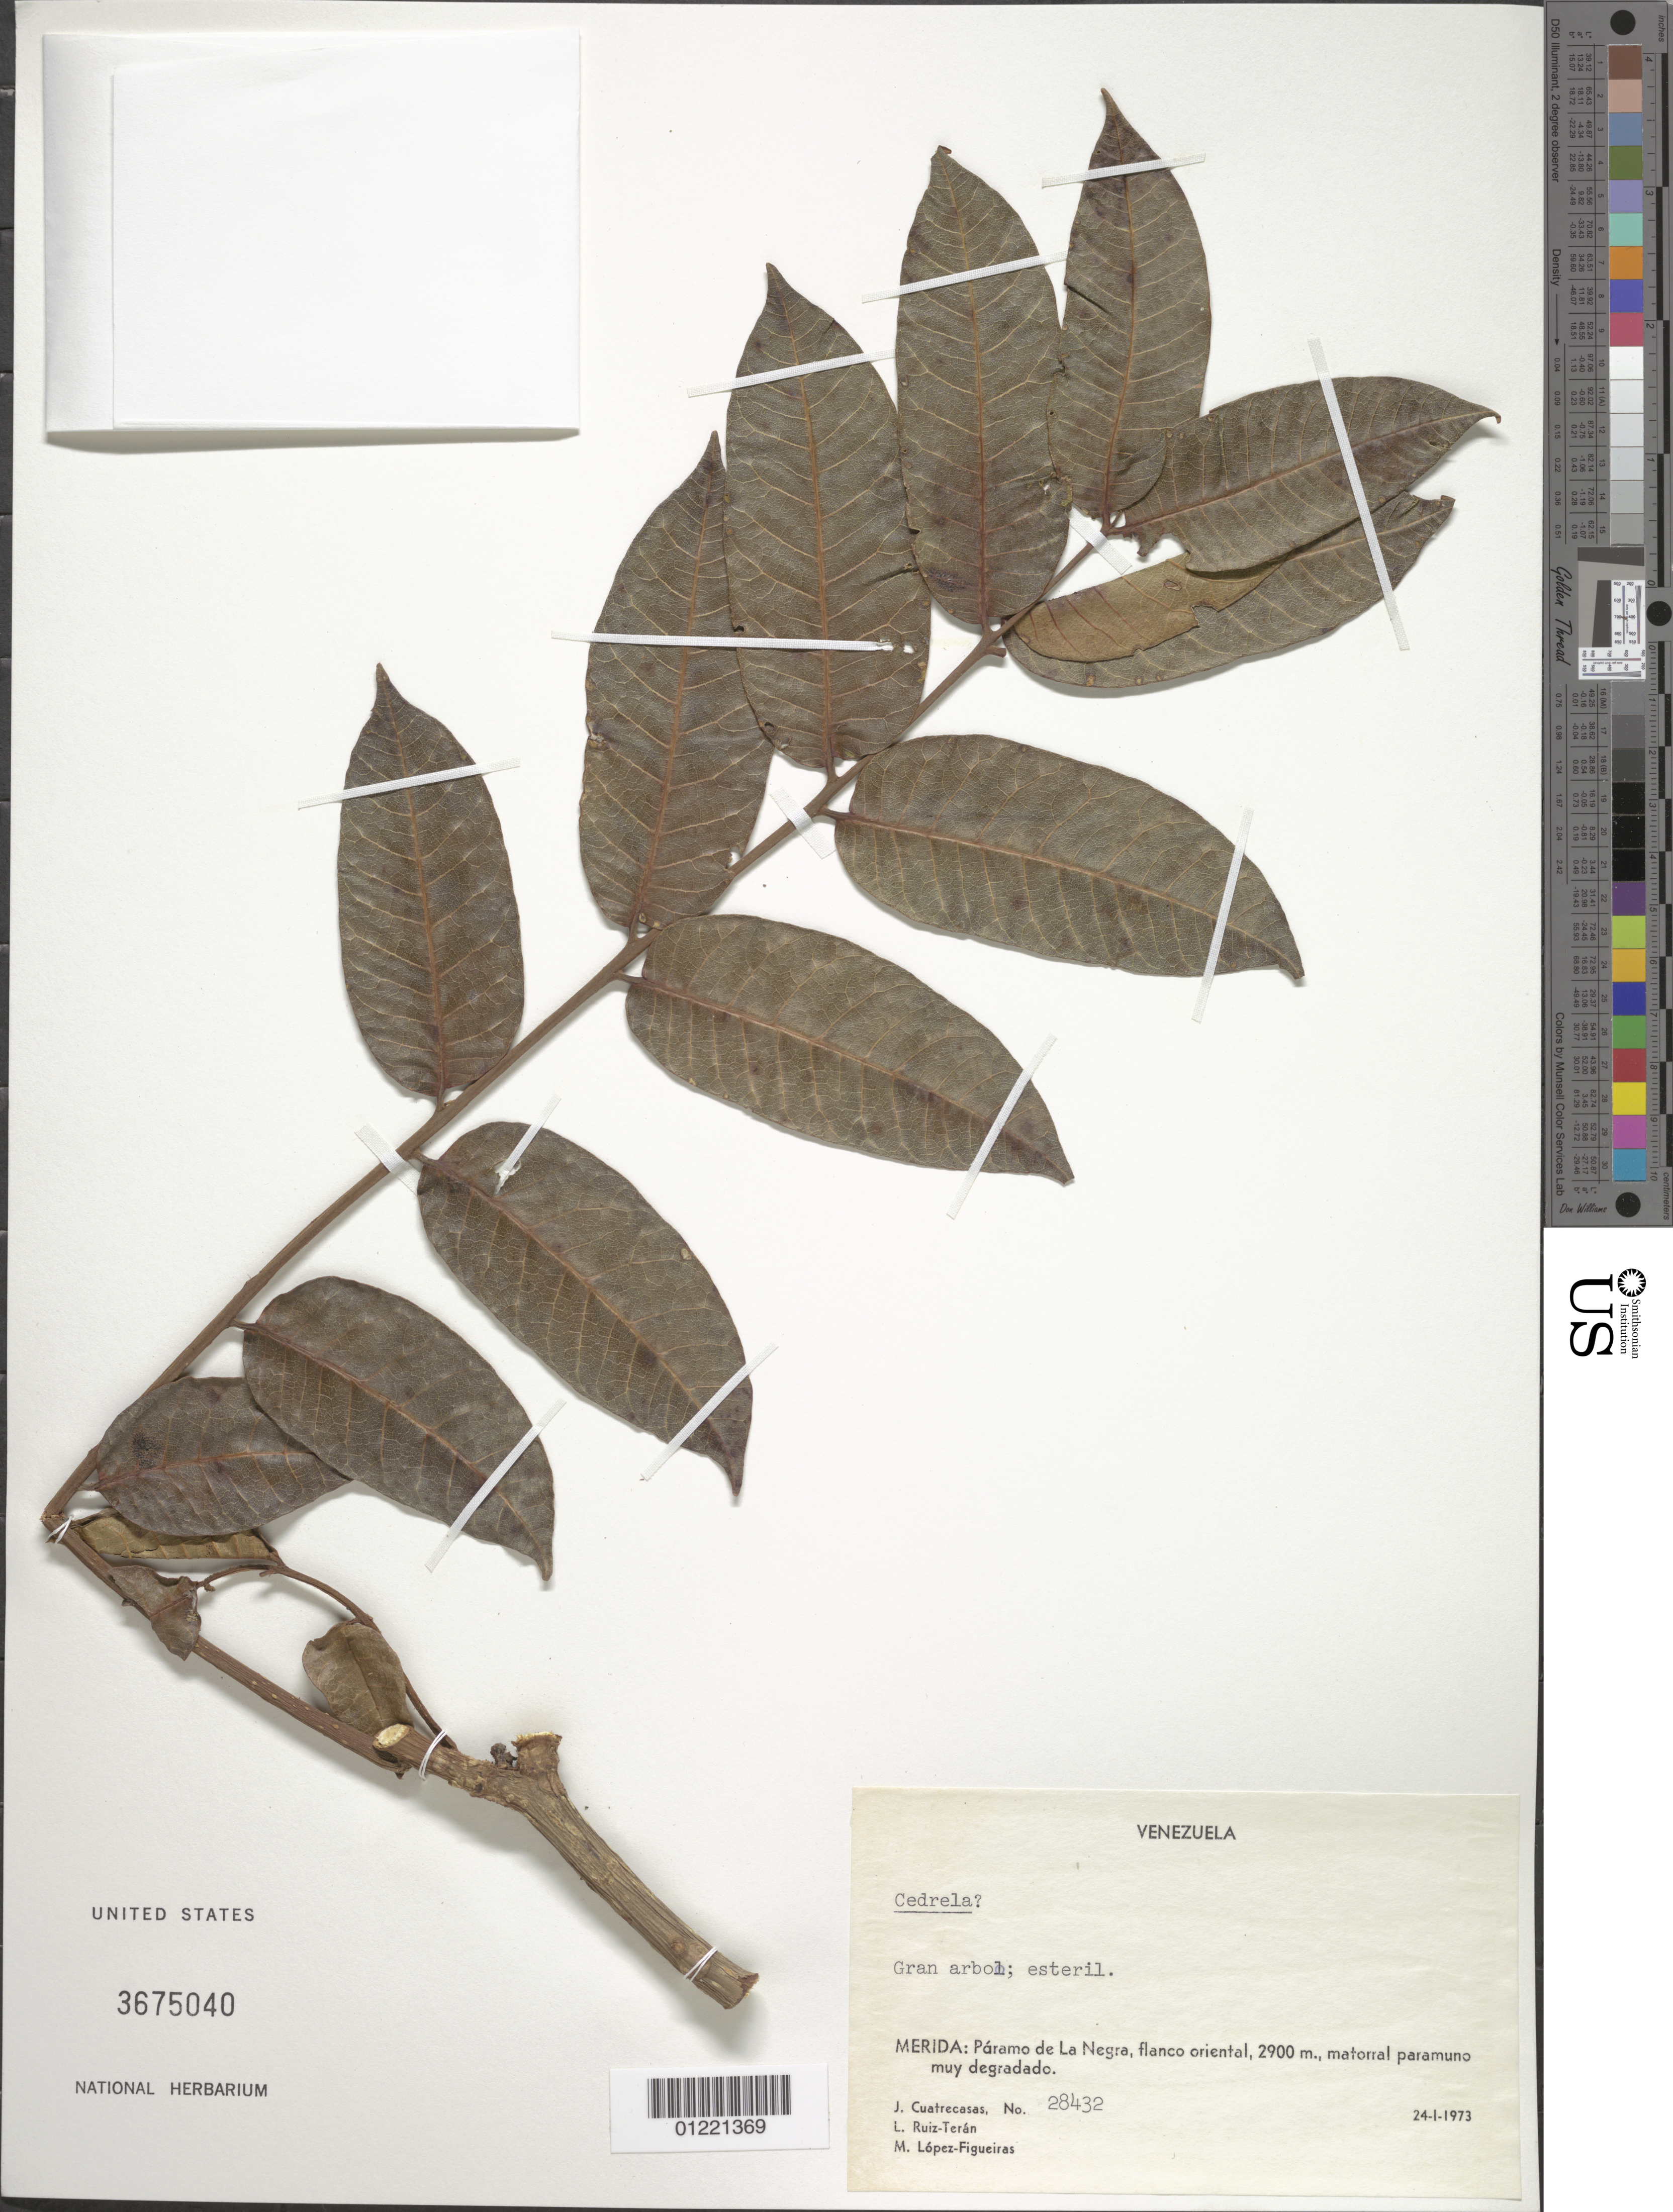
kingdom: Plantae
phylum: Tracheophyta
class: Magnoliopsida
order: Sapindales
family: Meliaceae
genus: Cedrela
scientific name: Cedrela sp.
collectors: J. Cuatrecasas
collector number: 28432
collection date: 1973-01-24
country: Venezuela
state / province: Mérida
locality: Páramo de La Negra, flanco oriental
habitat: matorral paramuno muy degradado.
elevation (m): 2900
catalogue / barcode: US 3675040